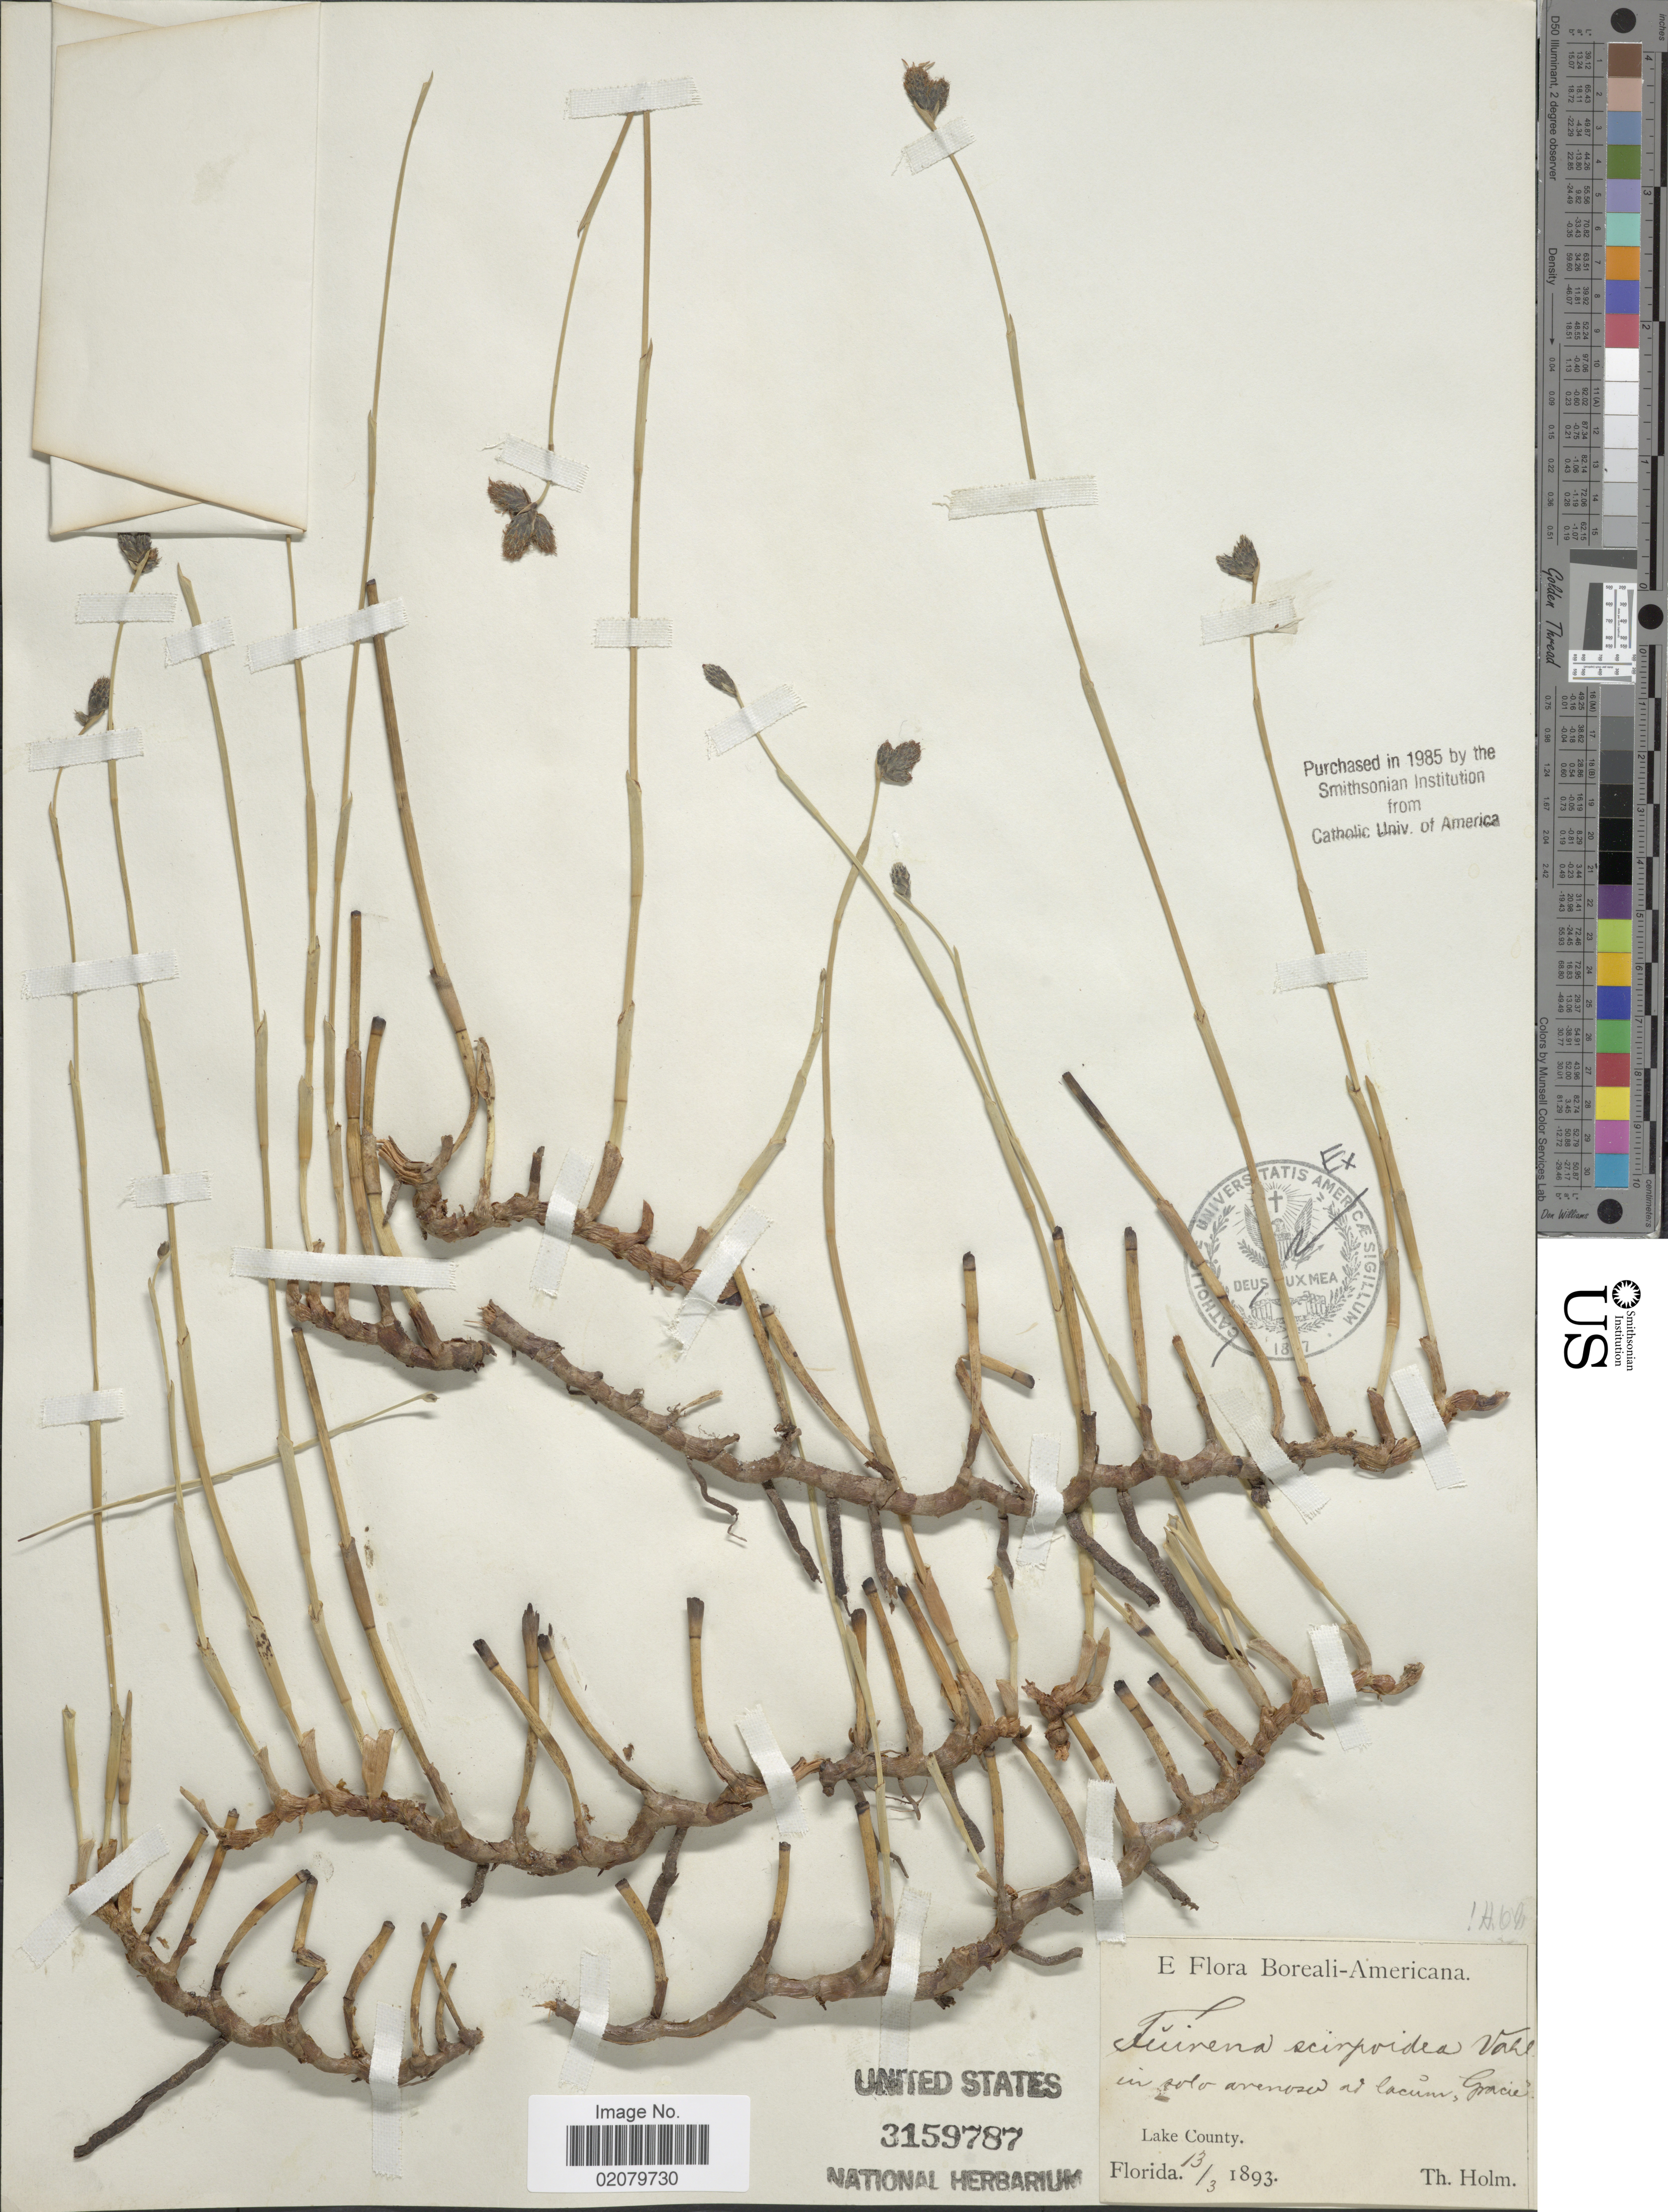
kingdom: Plantae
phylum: Tracheophyta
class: Liliopsida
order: Poales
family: Cyperaceae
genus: Fuirena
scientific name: Fuirena scirpoidea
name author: Michx.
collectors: T. Holm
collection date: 1893-03-13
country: United States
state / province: Florida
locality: Lake County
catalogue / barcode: US 3159787